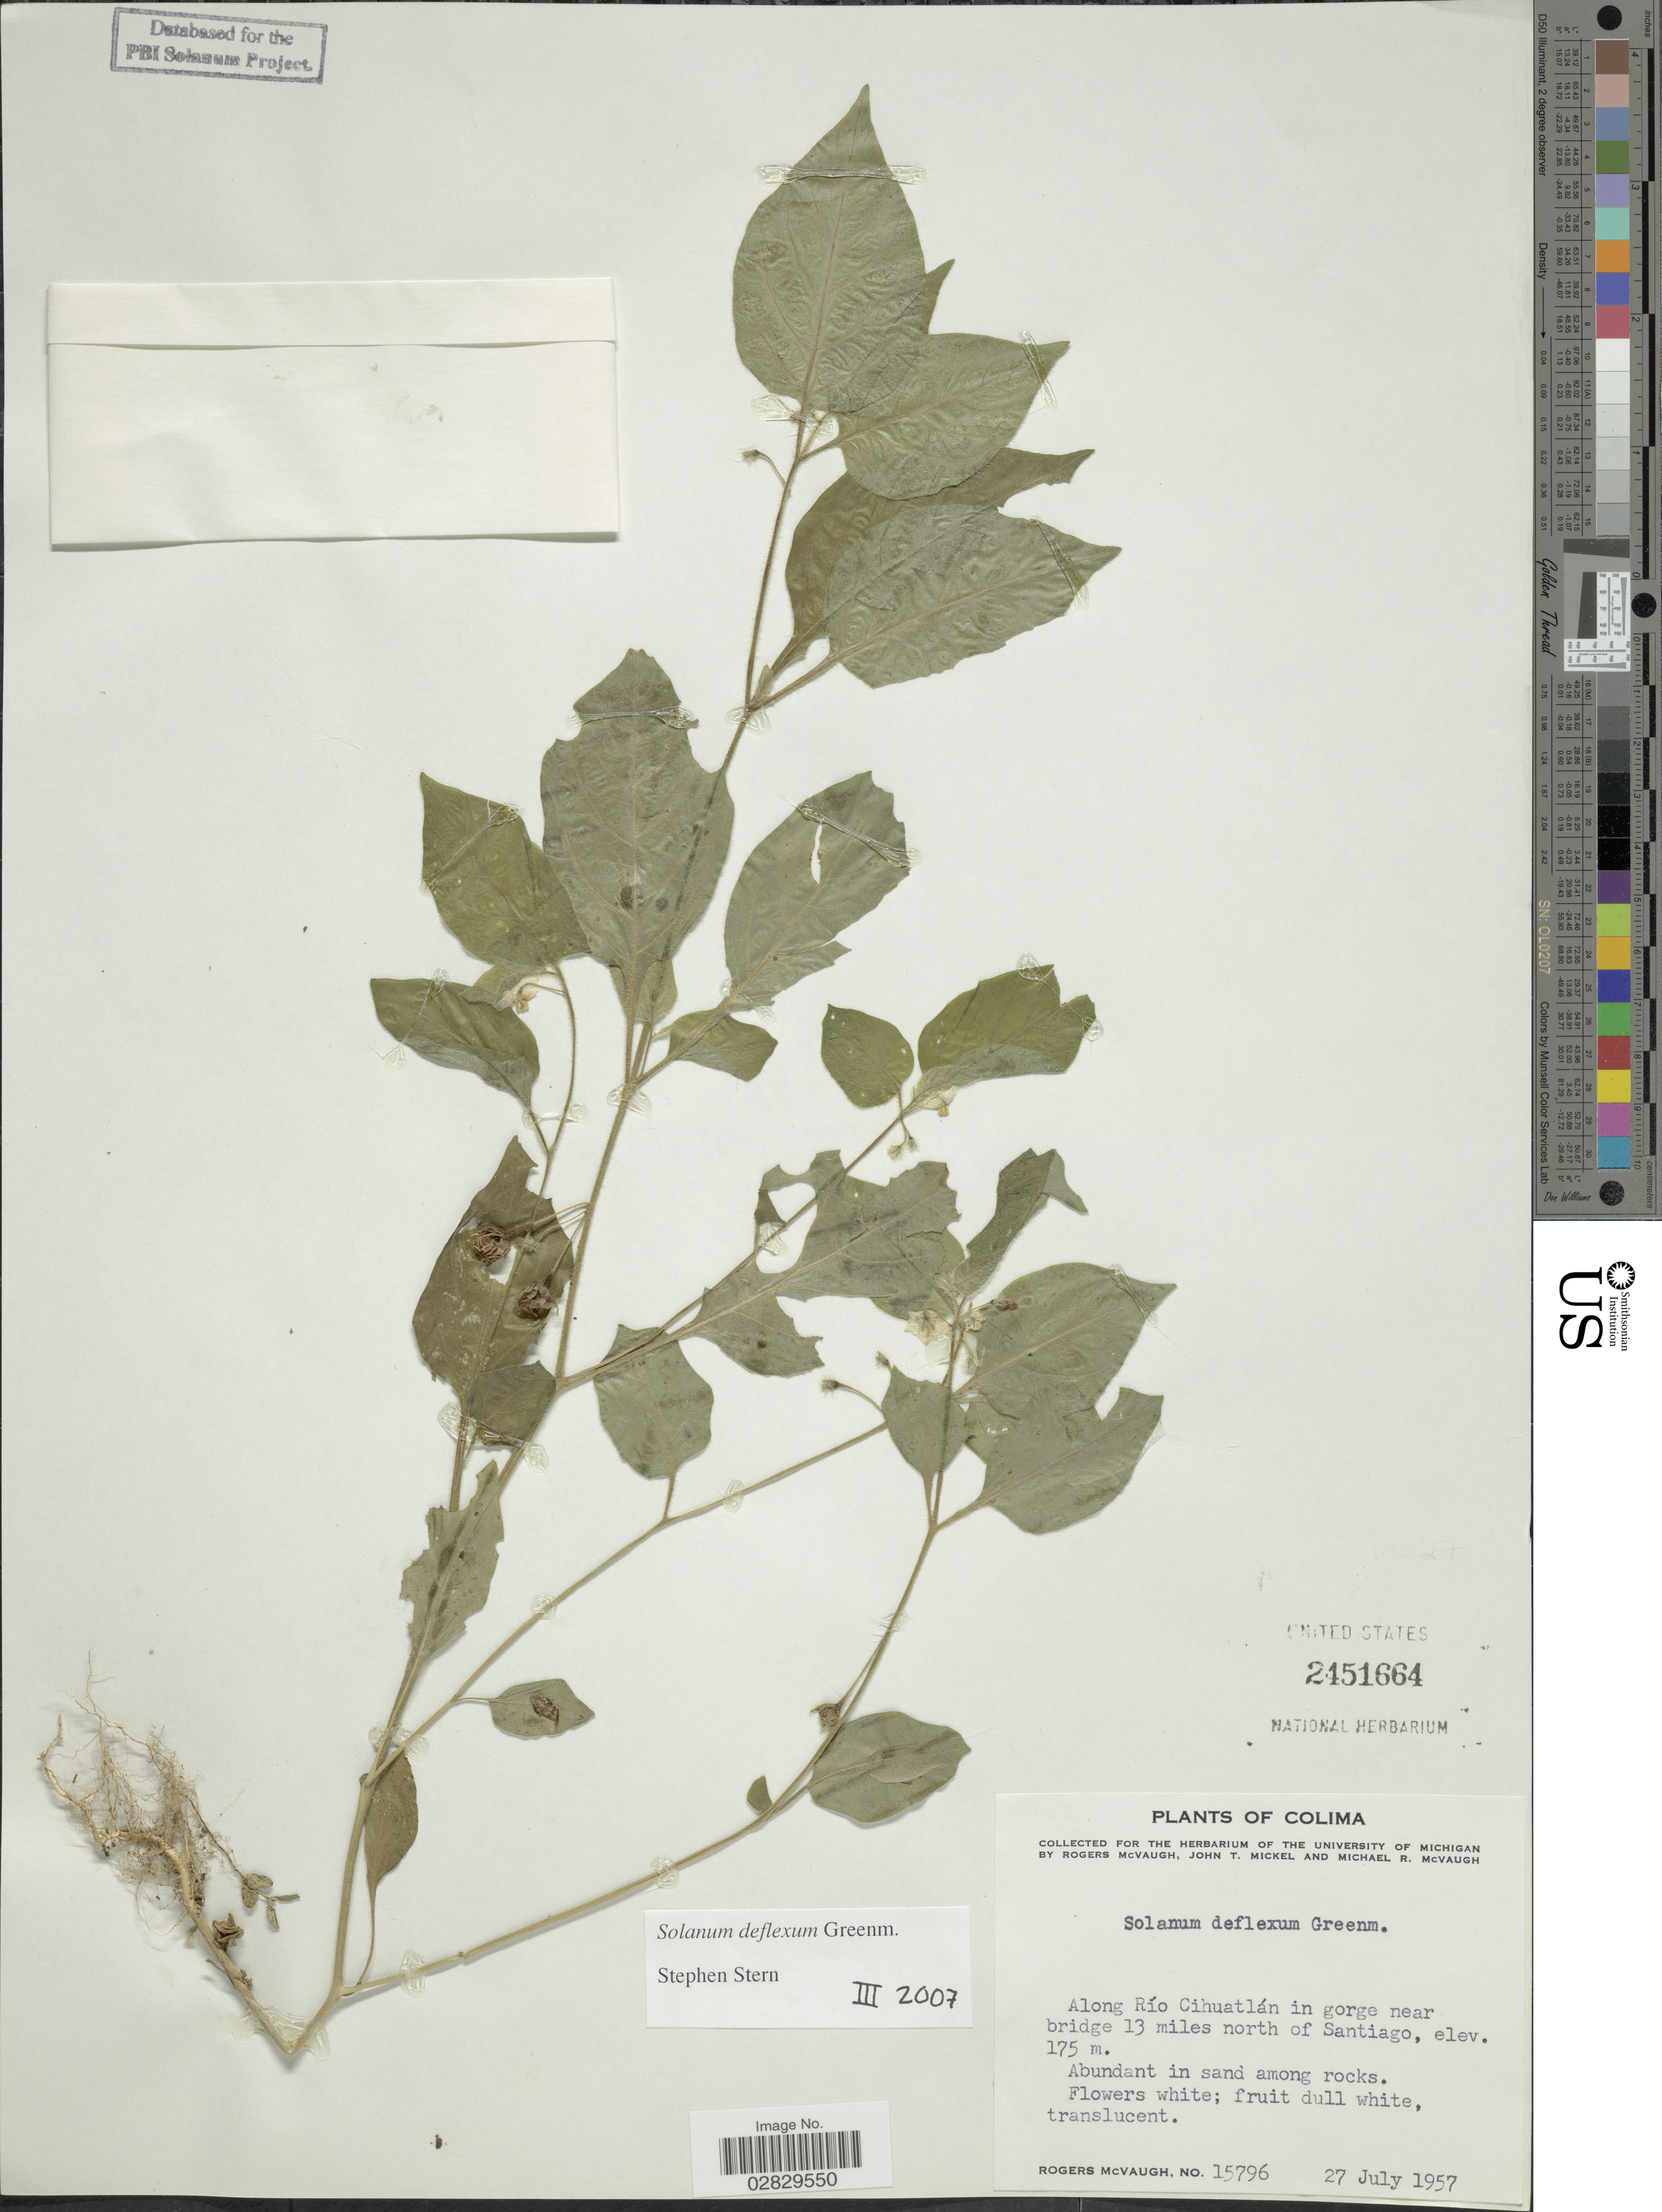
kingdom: Plantae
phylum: Tracheophyta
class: Magnoliopsida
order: Solanales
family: Solanaceae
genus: Solanum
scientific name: Solanum deflexum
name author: Greenm.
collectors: R. McVaugh, J. T. Mickel & M. R. McVaugh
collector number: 15796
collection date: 1957-07-27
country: Mexico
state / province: Colima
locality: Along Río Cihuatlán in gorge near bridge 13 miles north of Santiago.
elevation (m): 175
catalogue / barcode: US 2451664